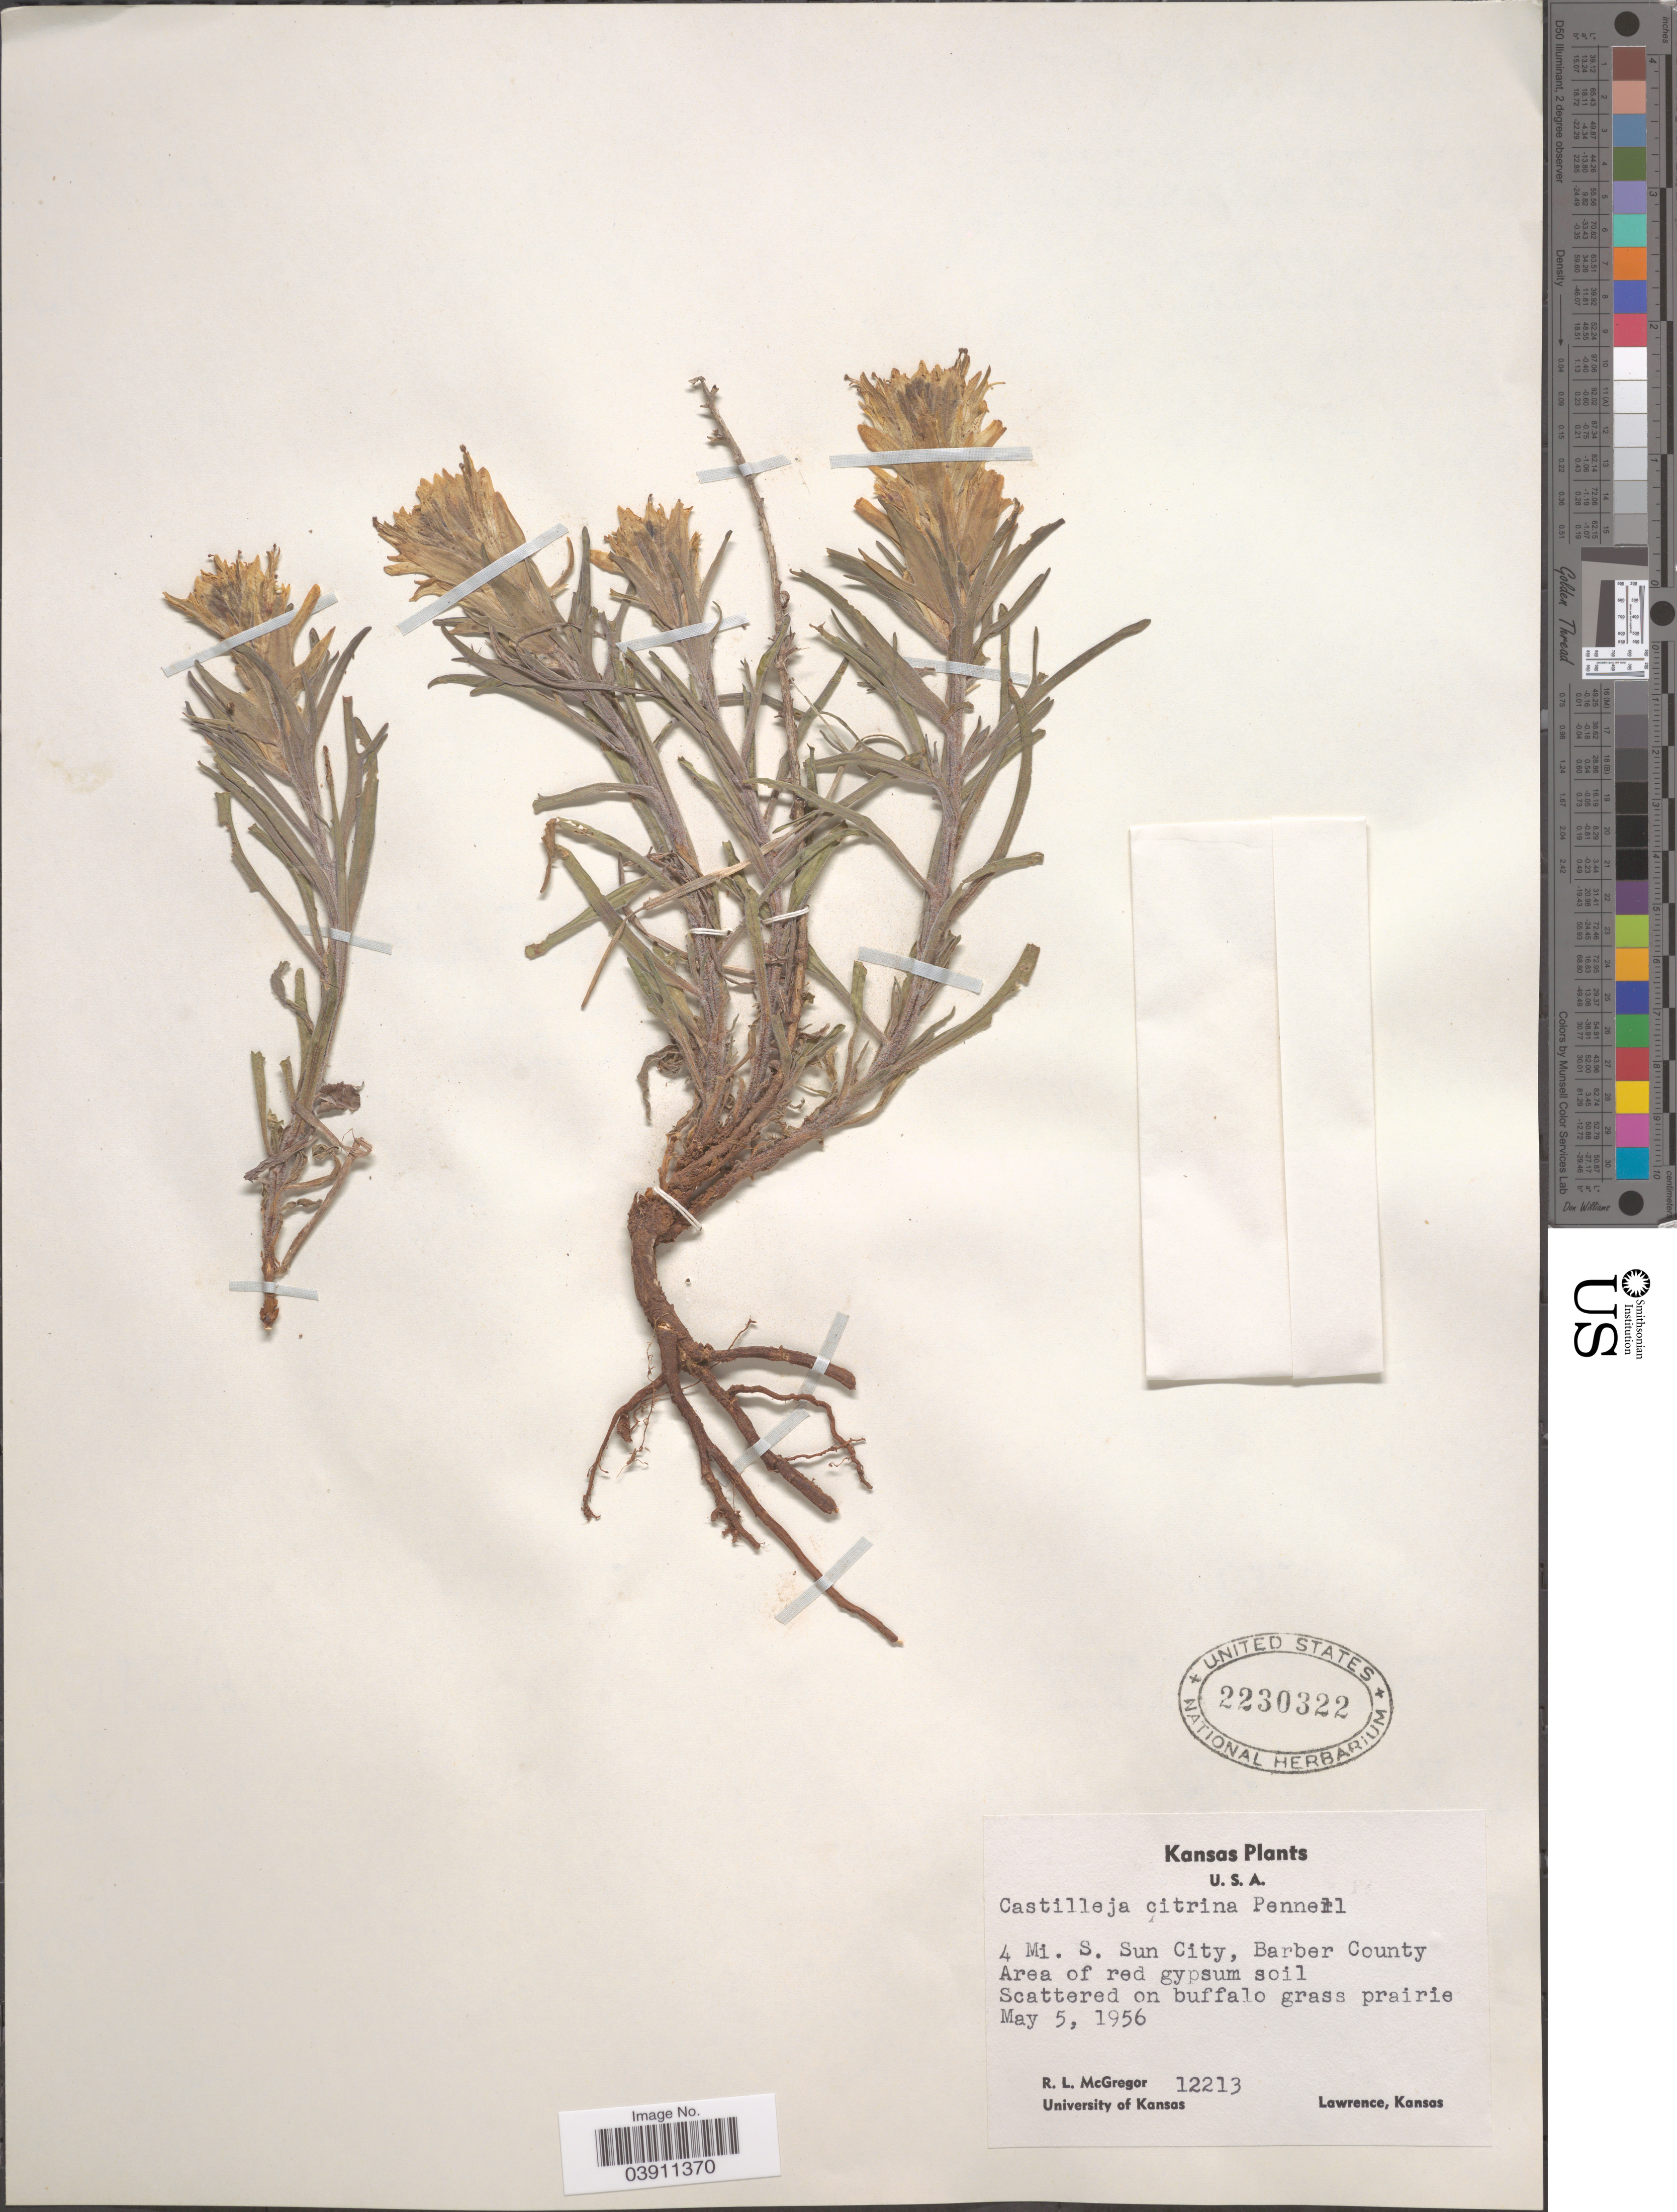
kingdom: Plantae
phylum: Tracheophyta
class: Magnoliopsida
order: Lamiales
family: Orobanchaceae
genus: Castilleja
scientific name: Castilleja citrina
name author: Pennell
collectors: R. McGregor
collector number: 12213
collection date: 1956-05-05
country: United States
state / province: Kansas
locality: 4 Mi. S. Sun City, Barber County Area of red gypsum soil. Scattered on buffalo grass prairie.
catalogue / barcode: US 2230322